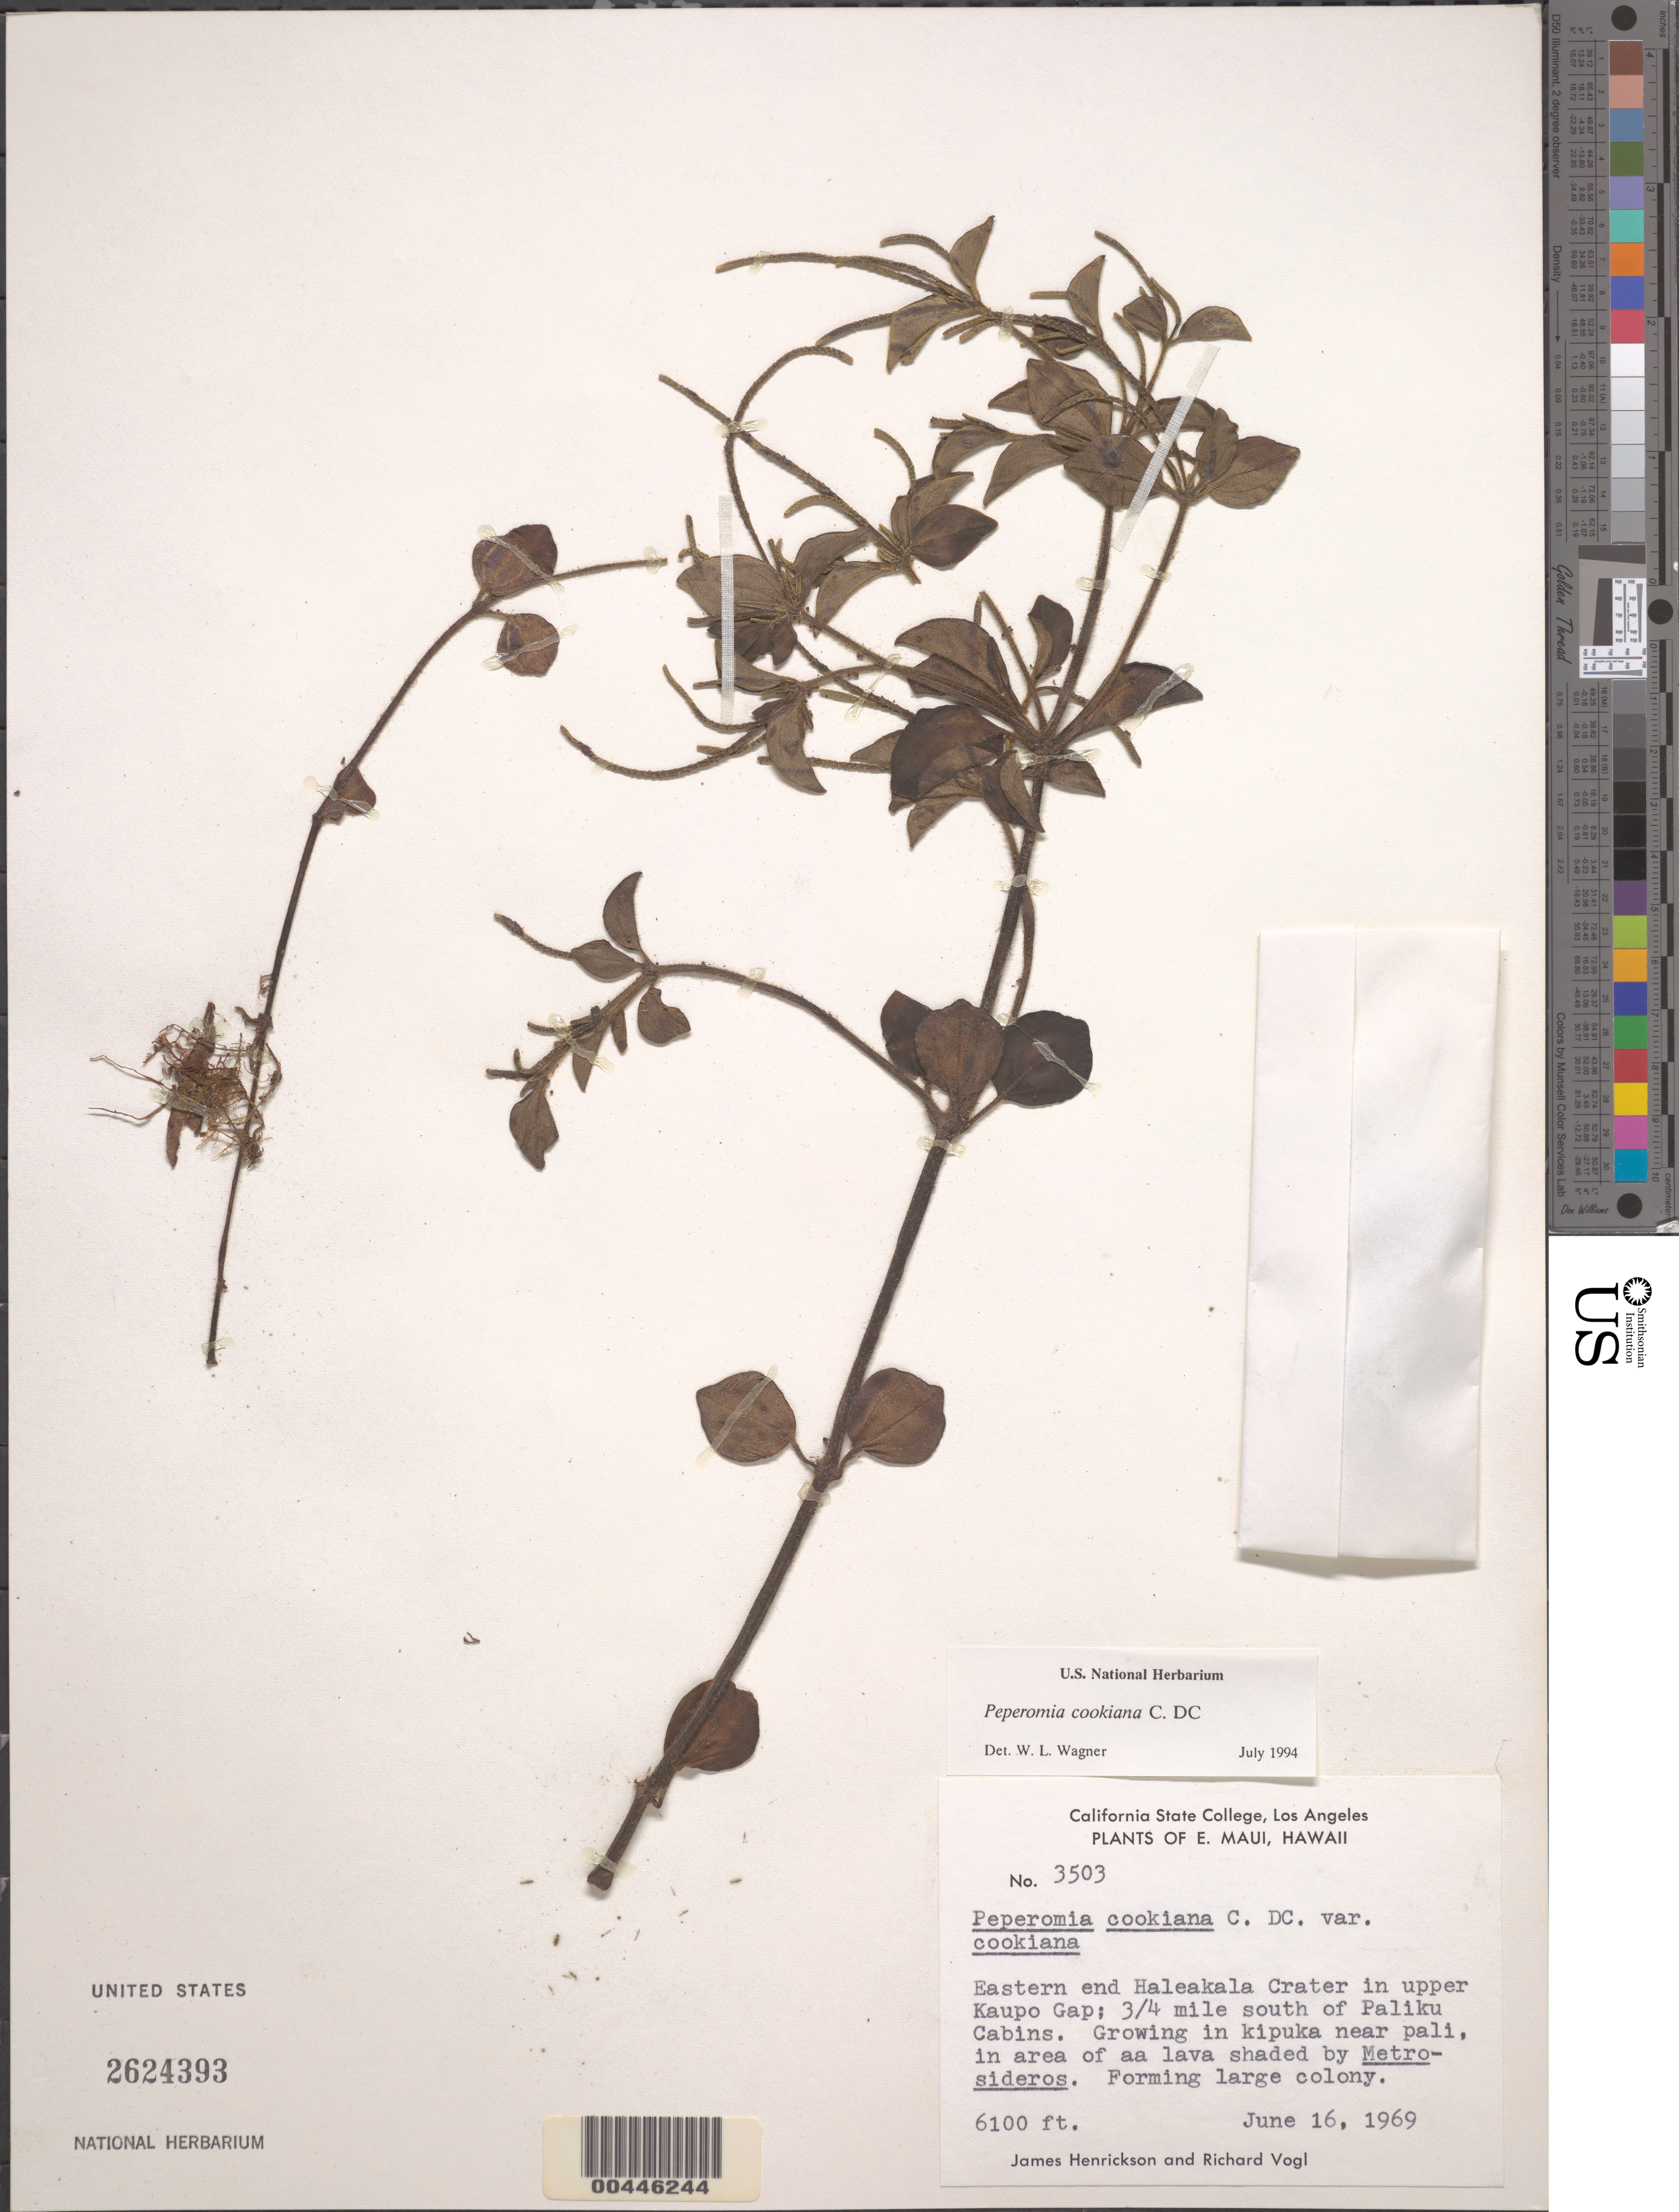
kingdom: Plantae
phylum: Tracheophyta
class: Magnoliopsida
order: Piperales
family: Piperaceae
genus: Peperomia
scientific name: Peperomia cookiana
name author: C. DC.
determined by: Wagner, W. L., (BOT), Smithsonian Institution - National Museum of Natural History (UNITED STATES)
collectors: J. S. Henrickson & R. Vogl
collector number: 3503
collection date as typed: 16 Jun 1969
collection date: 1969-06-16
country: United States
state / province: Hawaii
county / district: Maui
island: Maui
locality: E Maui, E end Haleakala Crater in upper Kaupo Gap, 0.75 mi S of Paliku Cabins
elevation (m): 1859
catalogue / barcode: US 2624393